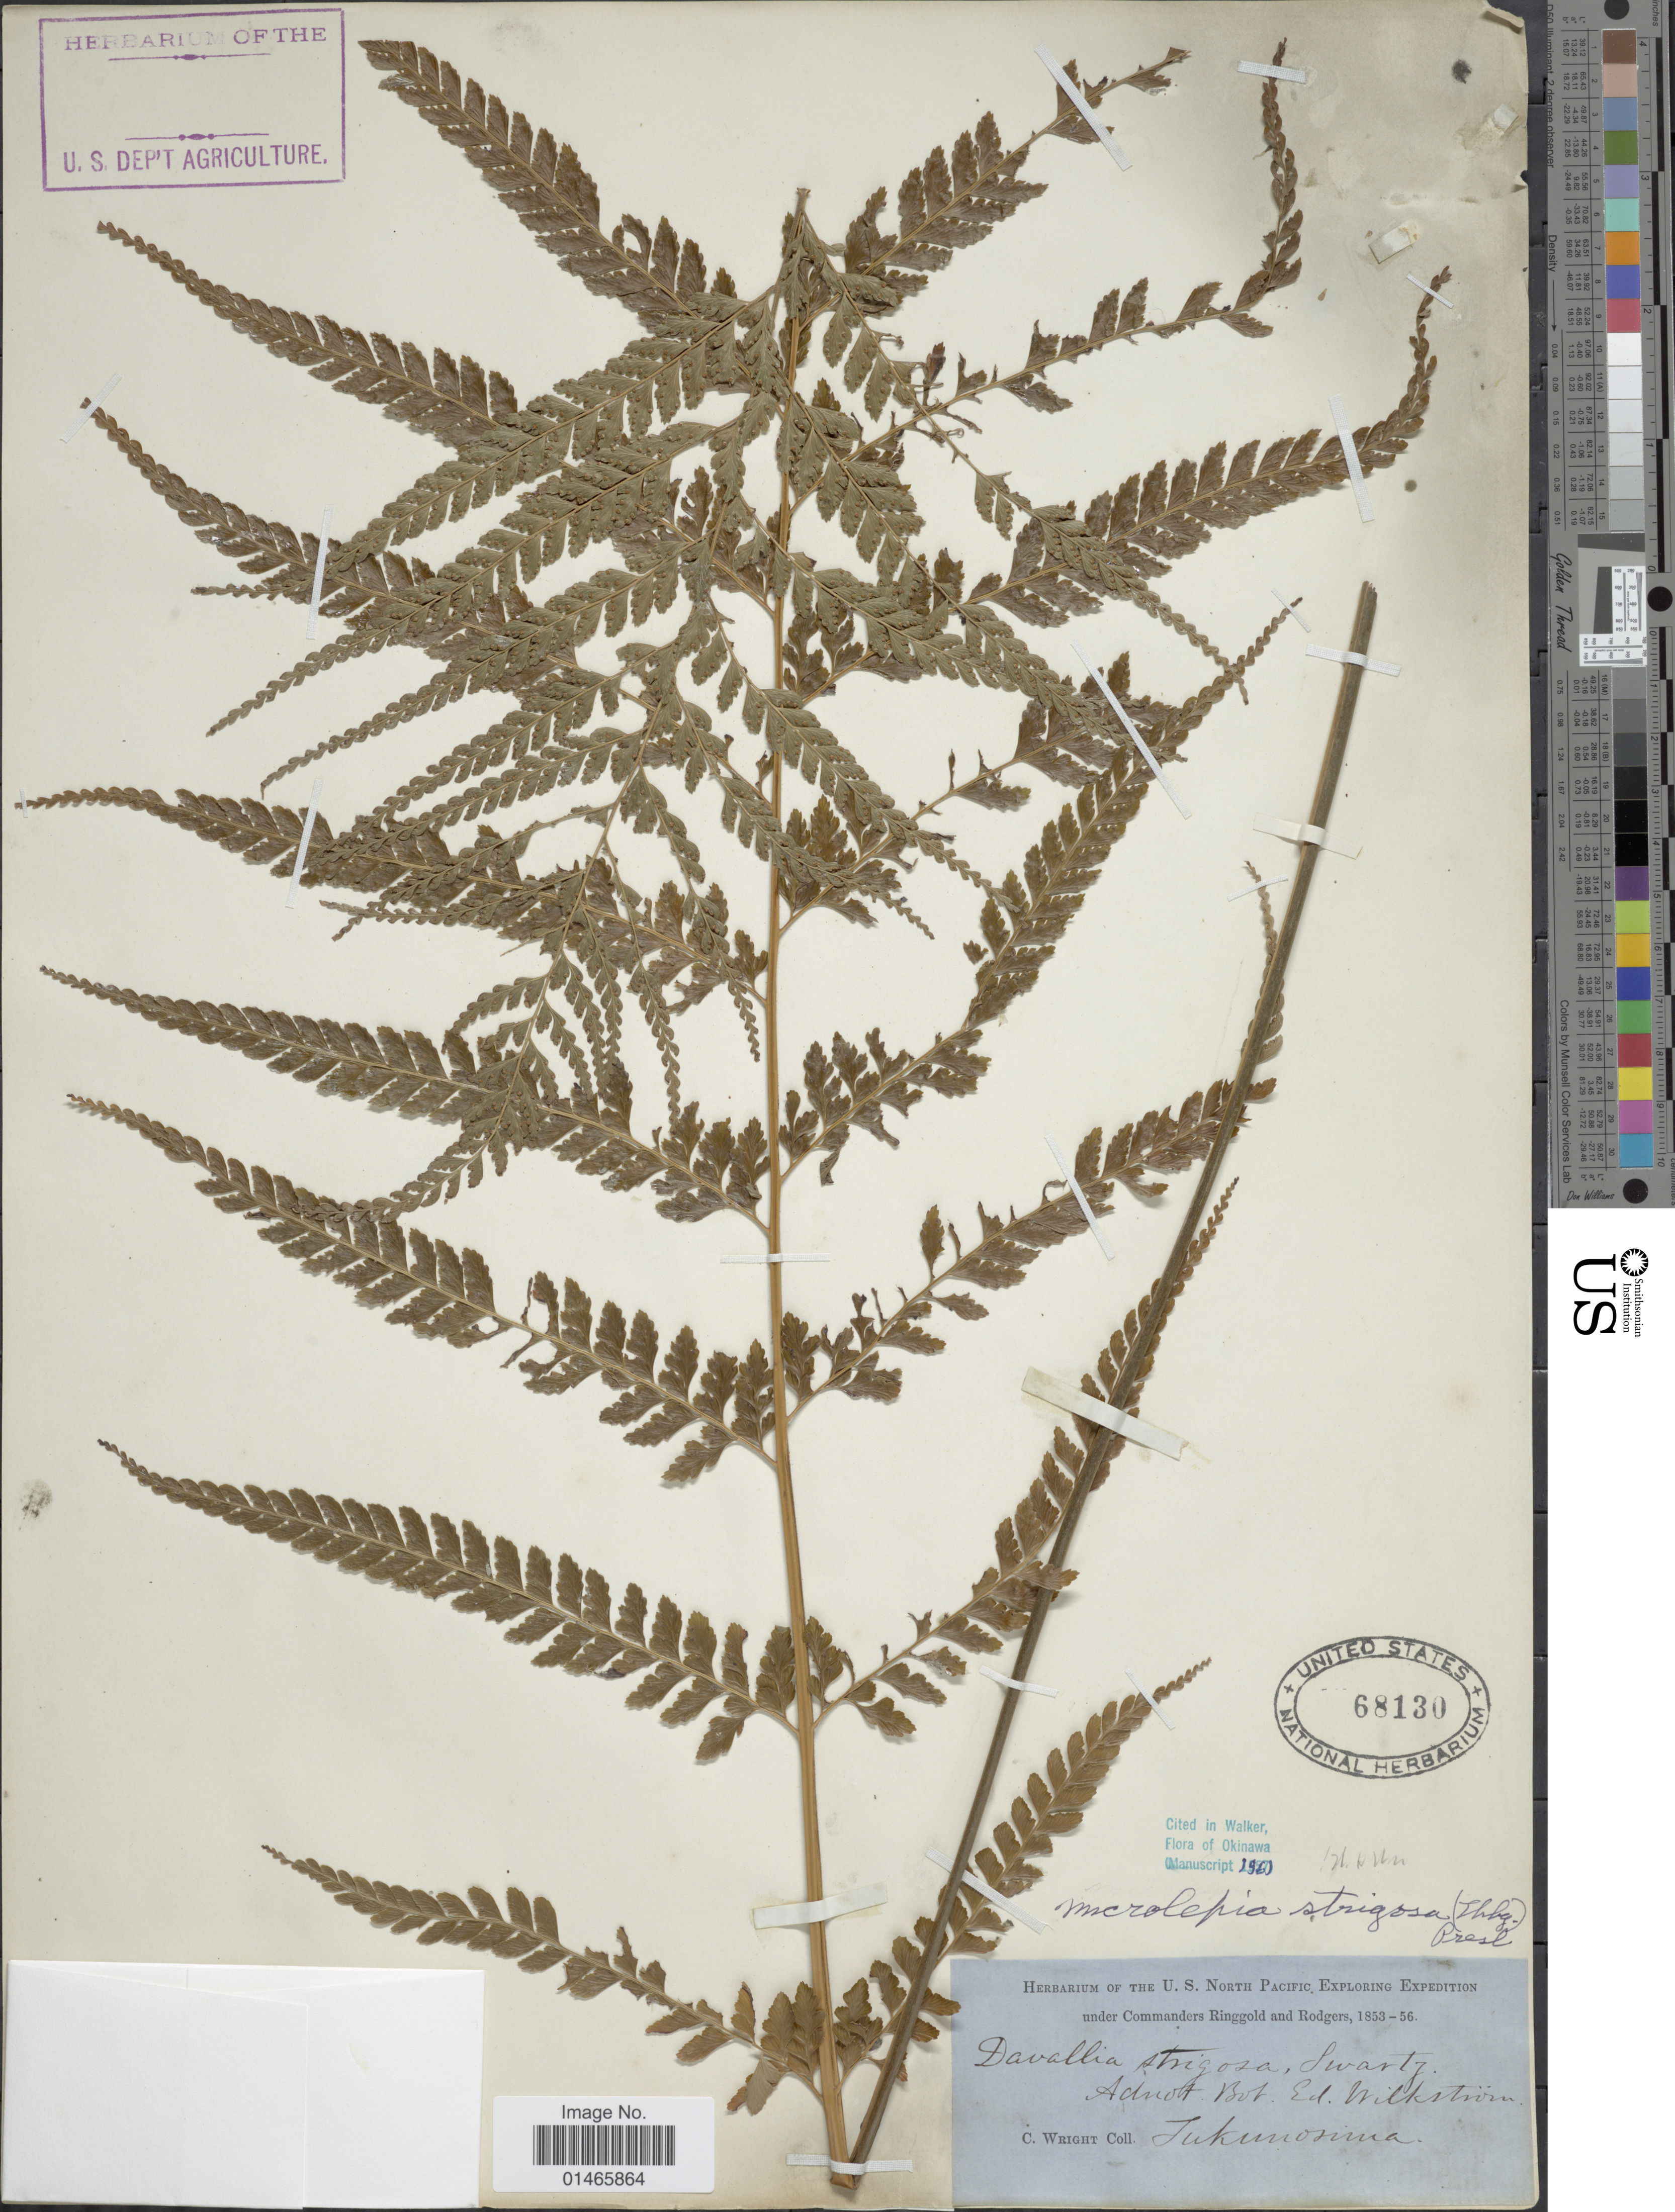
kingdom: Plantae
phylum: Tracheophyta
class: Polypodiopsida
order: Polypodiales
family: Dennstaedtiaceae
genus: Microlepia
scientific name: Microlepia strigosa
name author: (Thunb.) J. Presl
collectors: C. Wright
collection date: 1853/1856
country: Japan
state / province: Kagosima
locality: Tokunoshima.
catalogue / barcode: US 68130